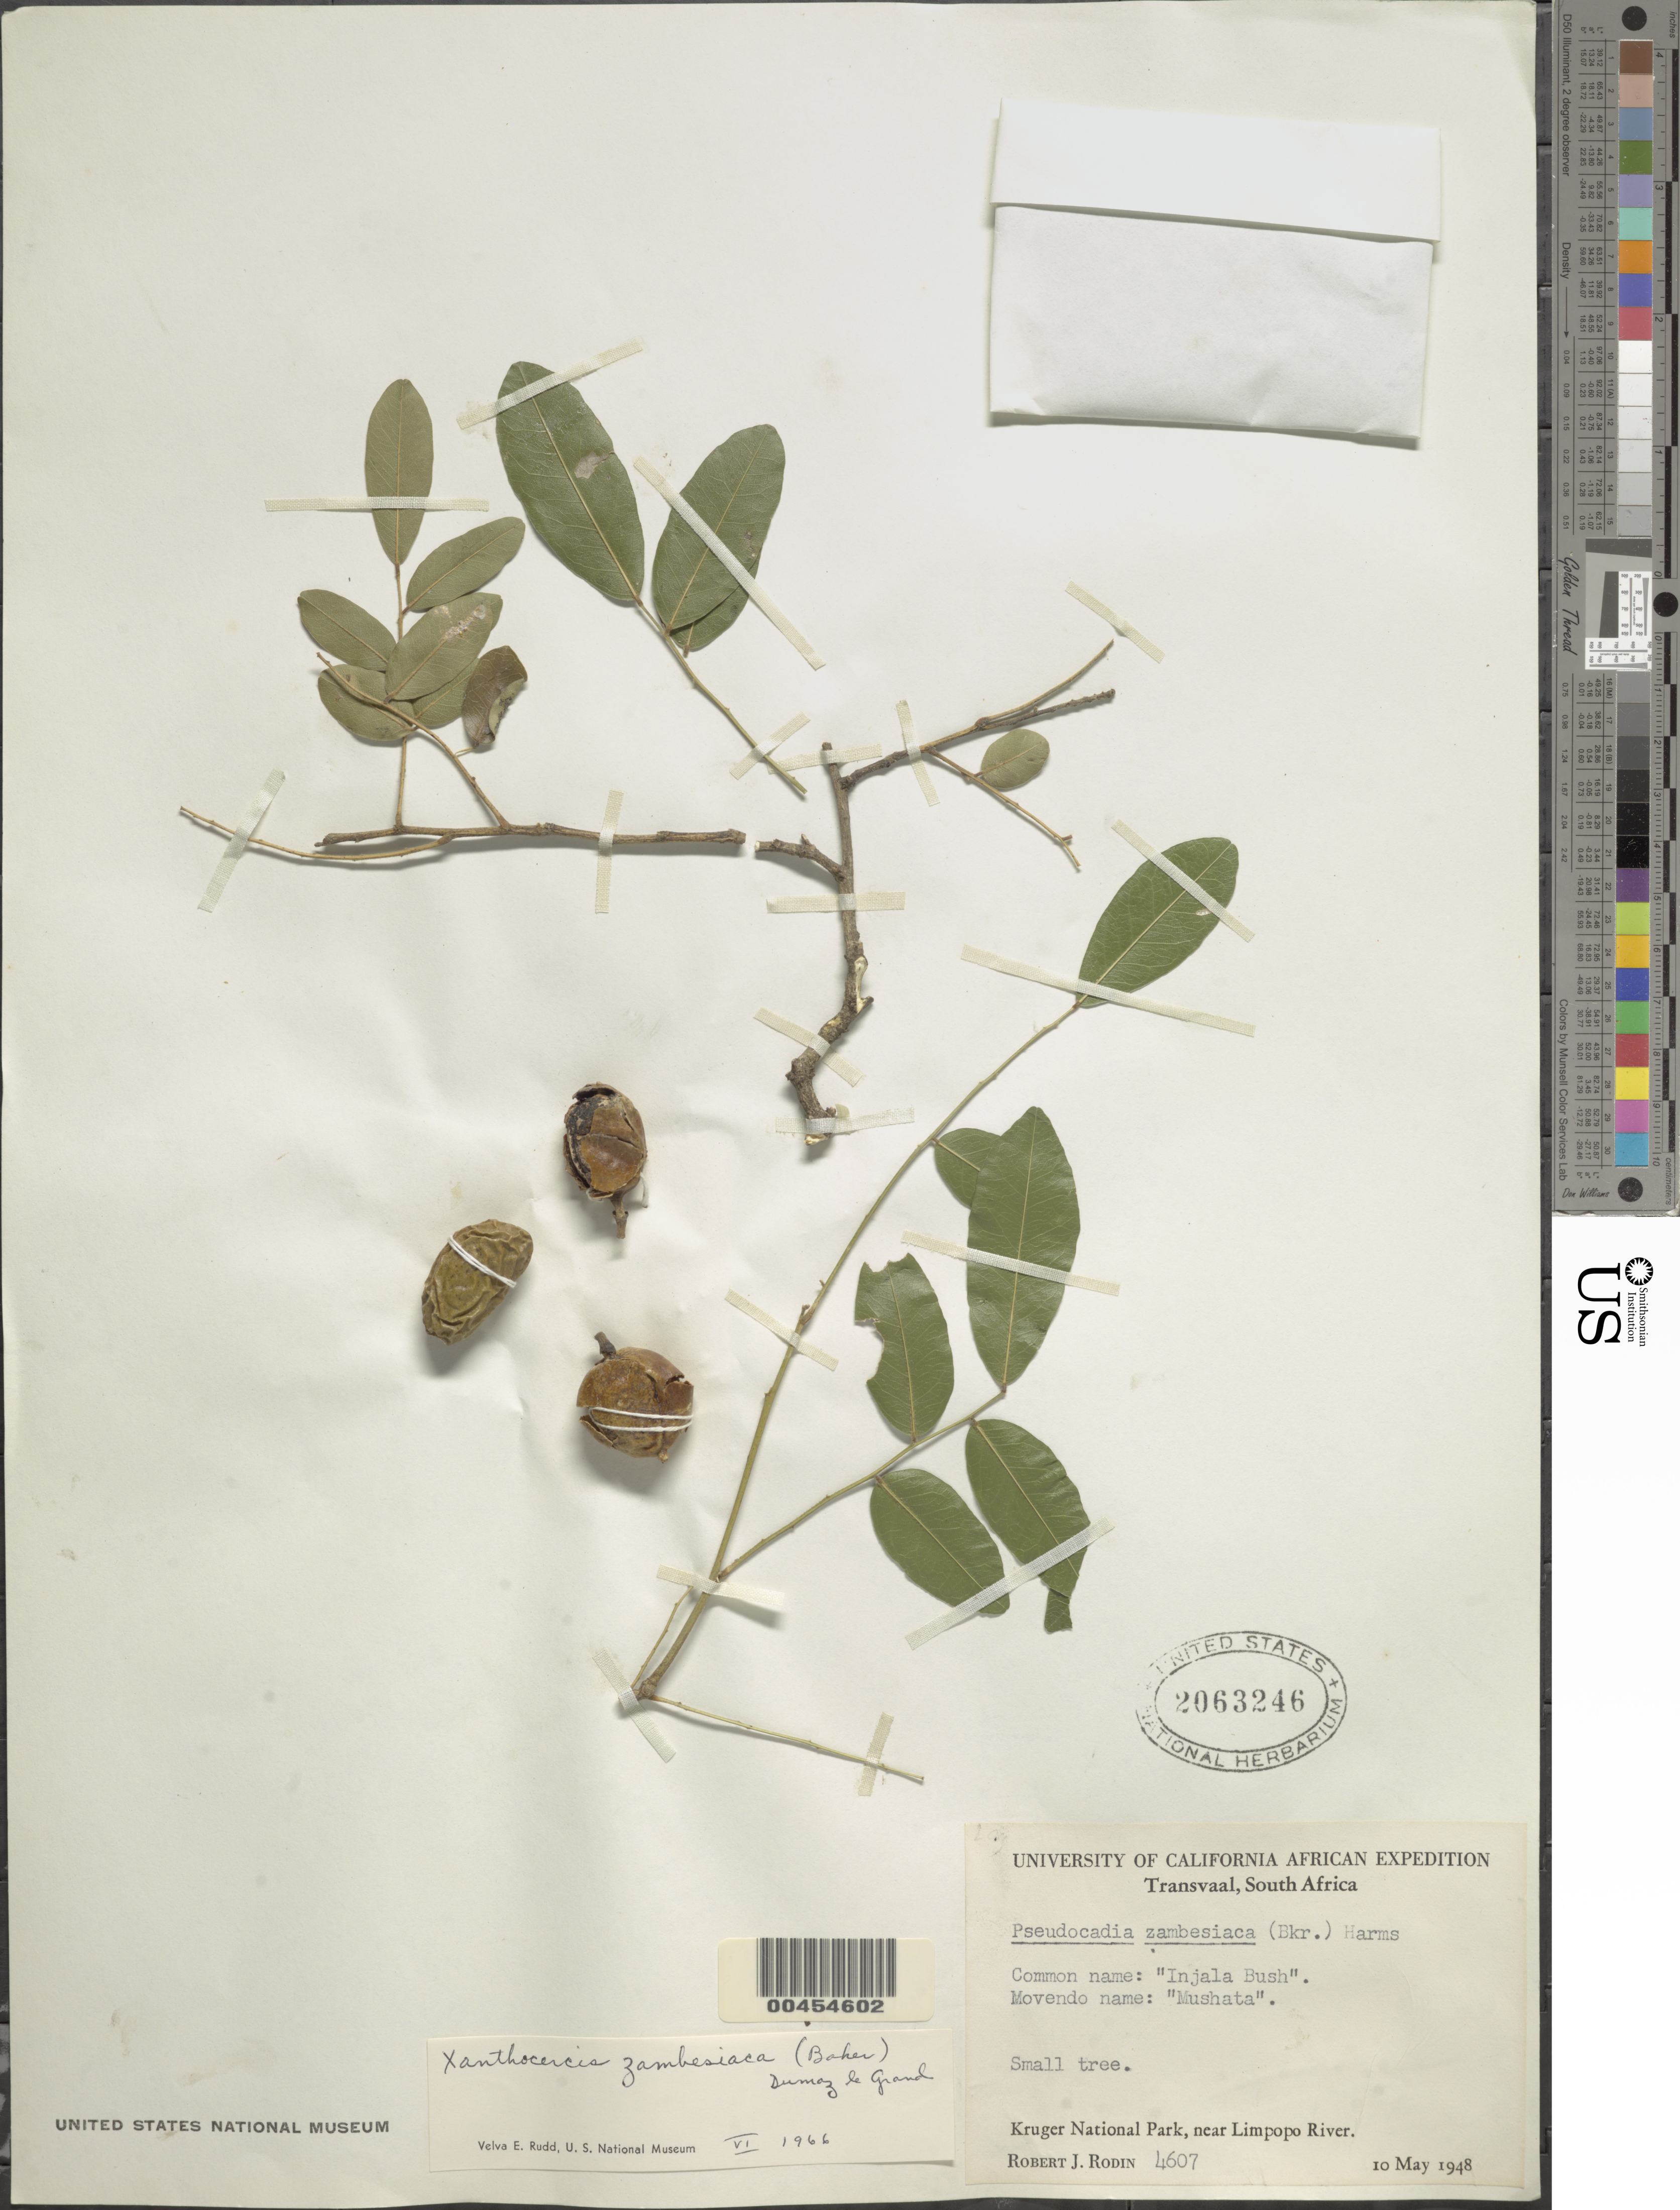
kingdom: Plantae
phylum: Tracheophyta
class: Magnoliopsida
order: Fabales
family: Fabaceae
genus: Xanthocercis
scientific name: Xanthocercis zambesiaca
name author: (Baker) Dumez Le Grand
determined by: Rudd, V. E.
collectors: R. J. Rodin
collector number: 4607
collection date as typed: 10 May 1948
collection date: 1948-05-10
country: South Africa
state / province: Limpopo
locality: Kruger nat'l park, near limpopo river. Transvaal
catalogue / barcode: US 2063246